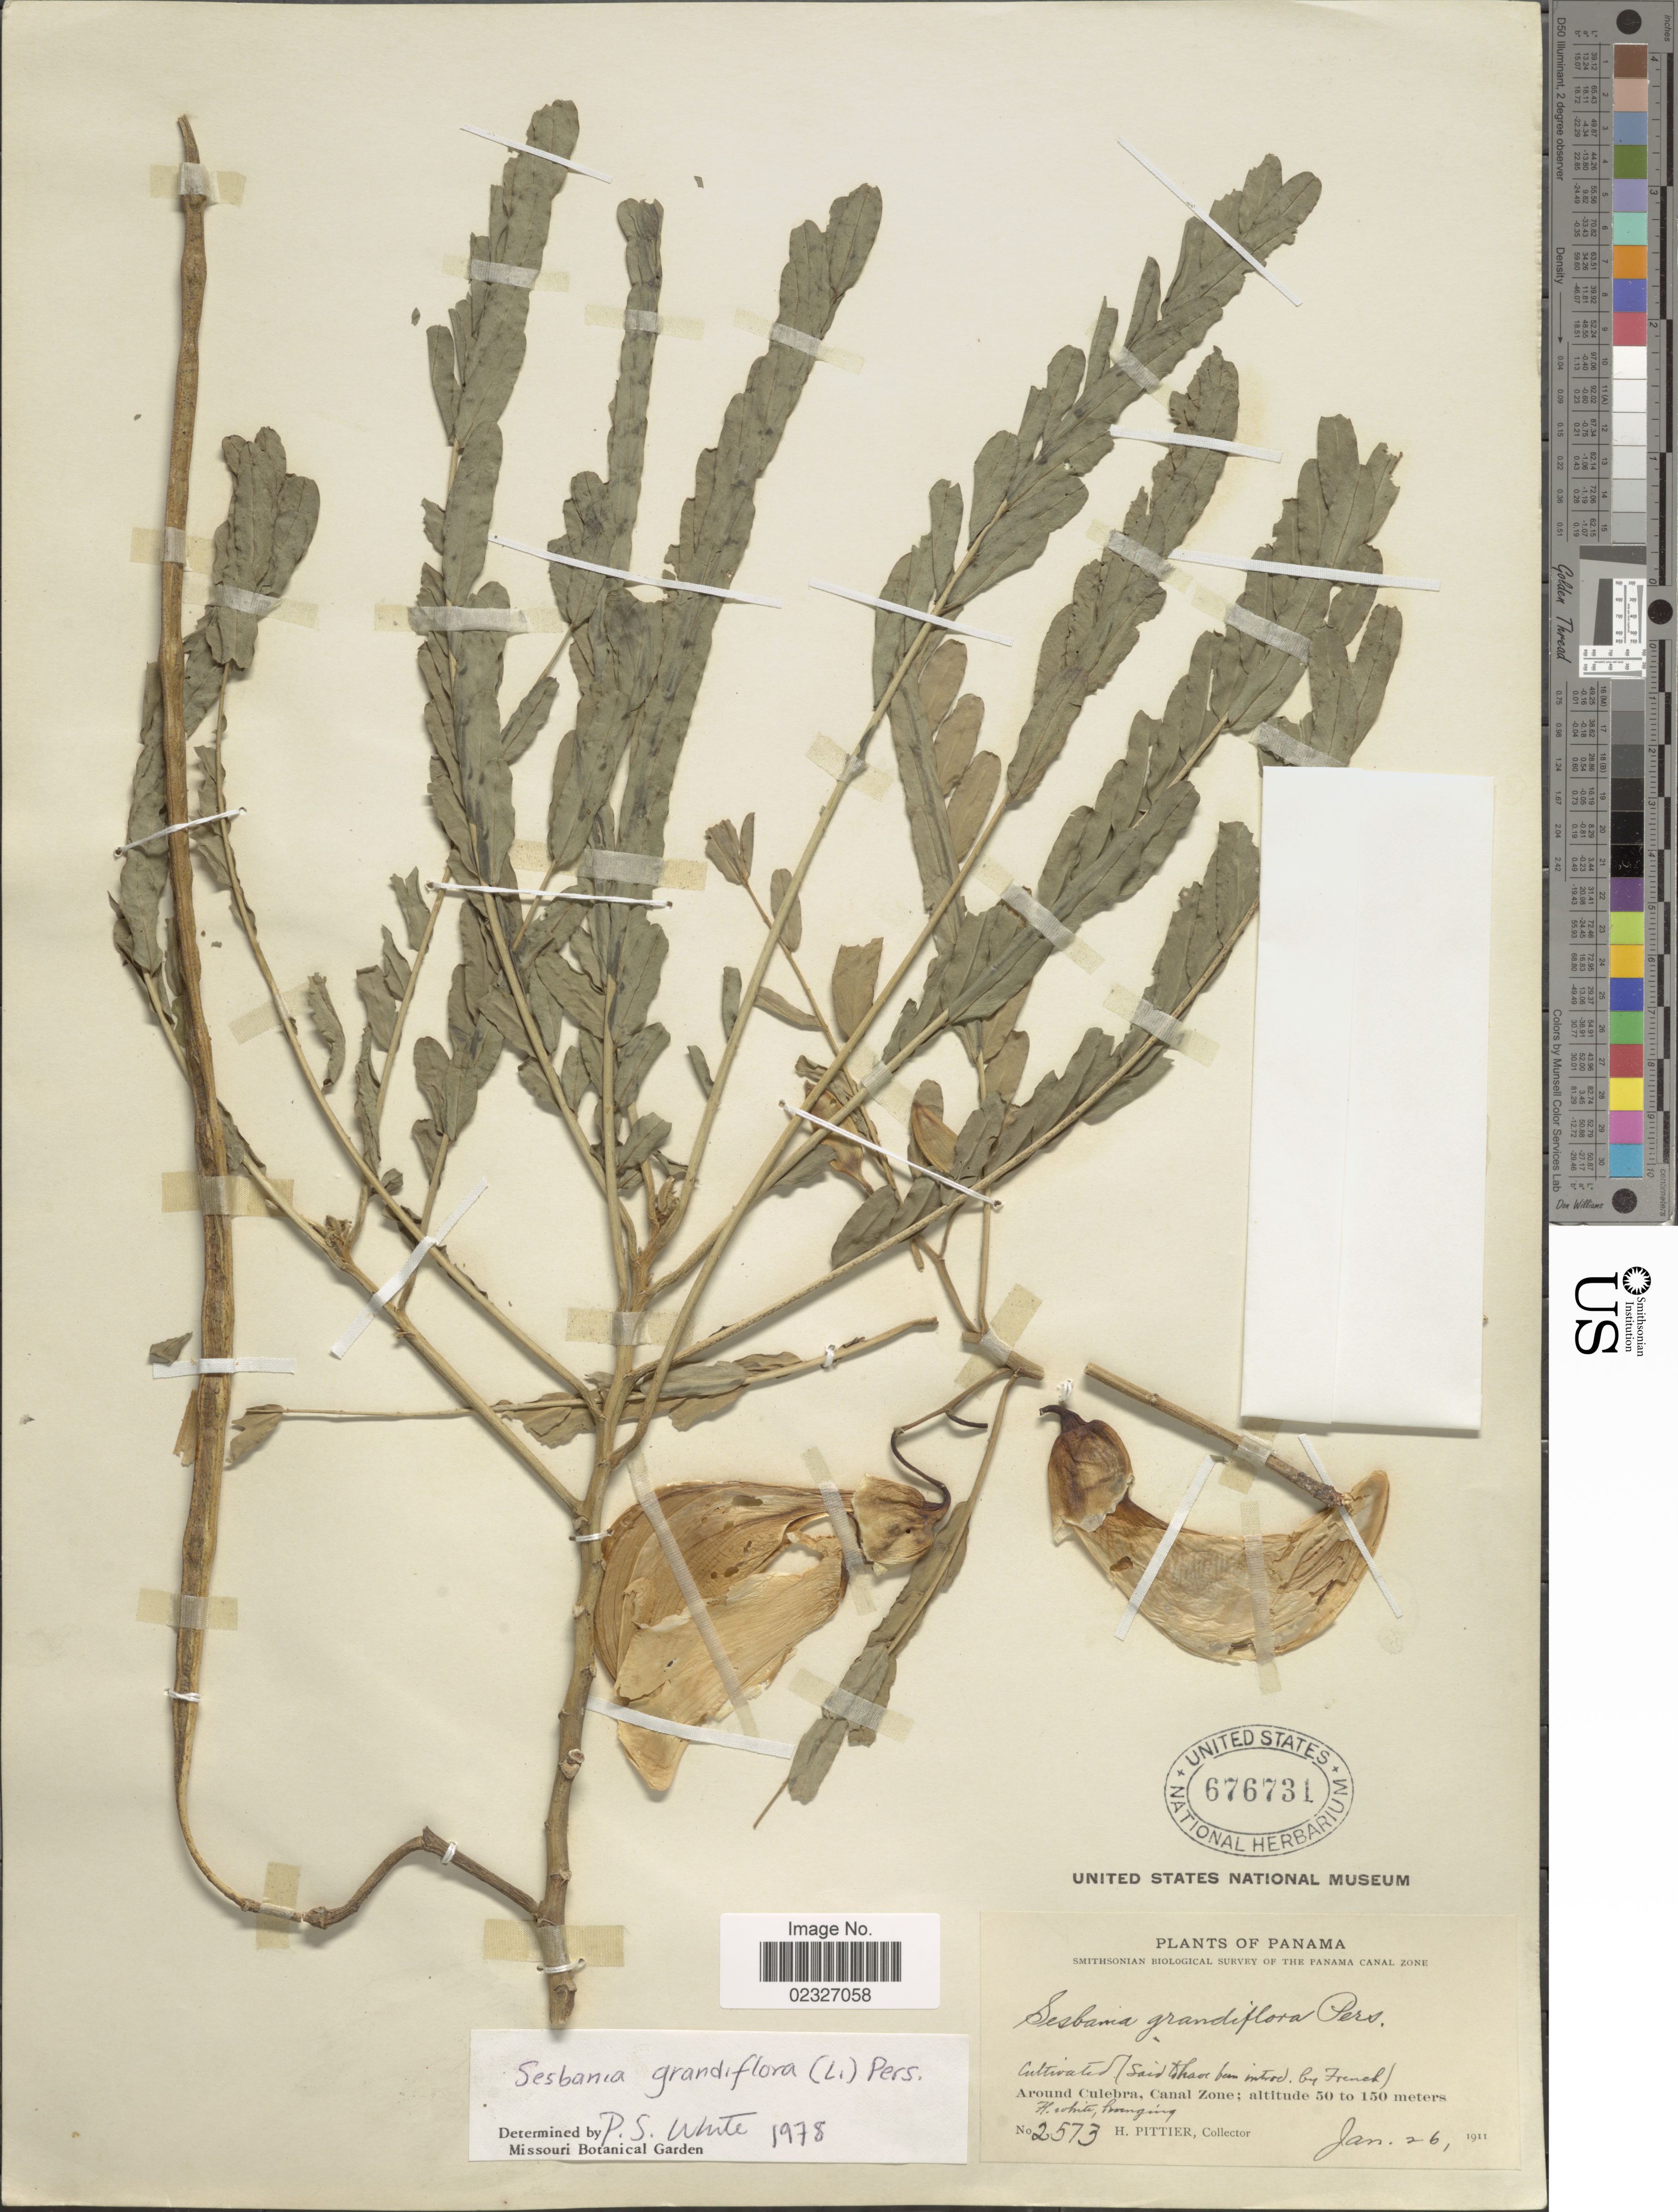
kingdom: Plantae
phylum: Tracheophyta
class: Magnoliopsida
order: Fabales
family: Fabaceae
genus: Sesbania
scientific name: Sesbania grandiflora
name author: (L.) Poir.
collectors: H. F. Pittier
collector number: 2573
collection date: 1911-01-26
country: Panama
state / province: Colón / Panamá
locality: Around Culebra, Canal Zone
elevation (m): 50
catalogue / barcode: US 676731